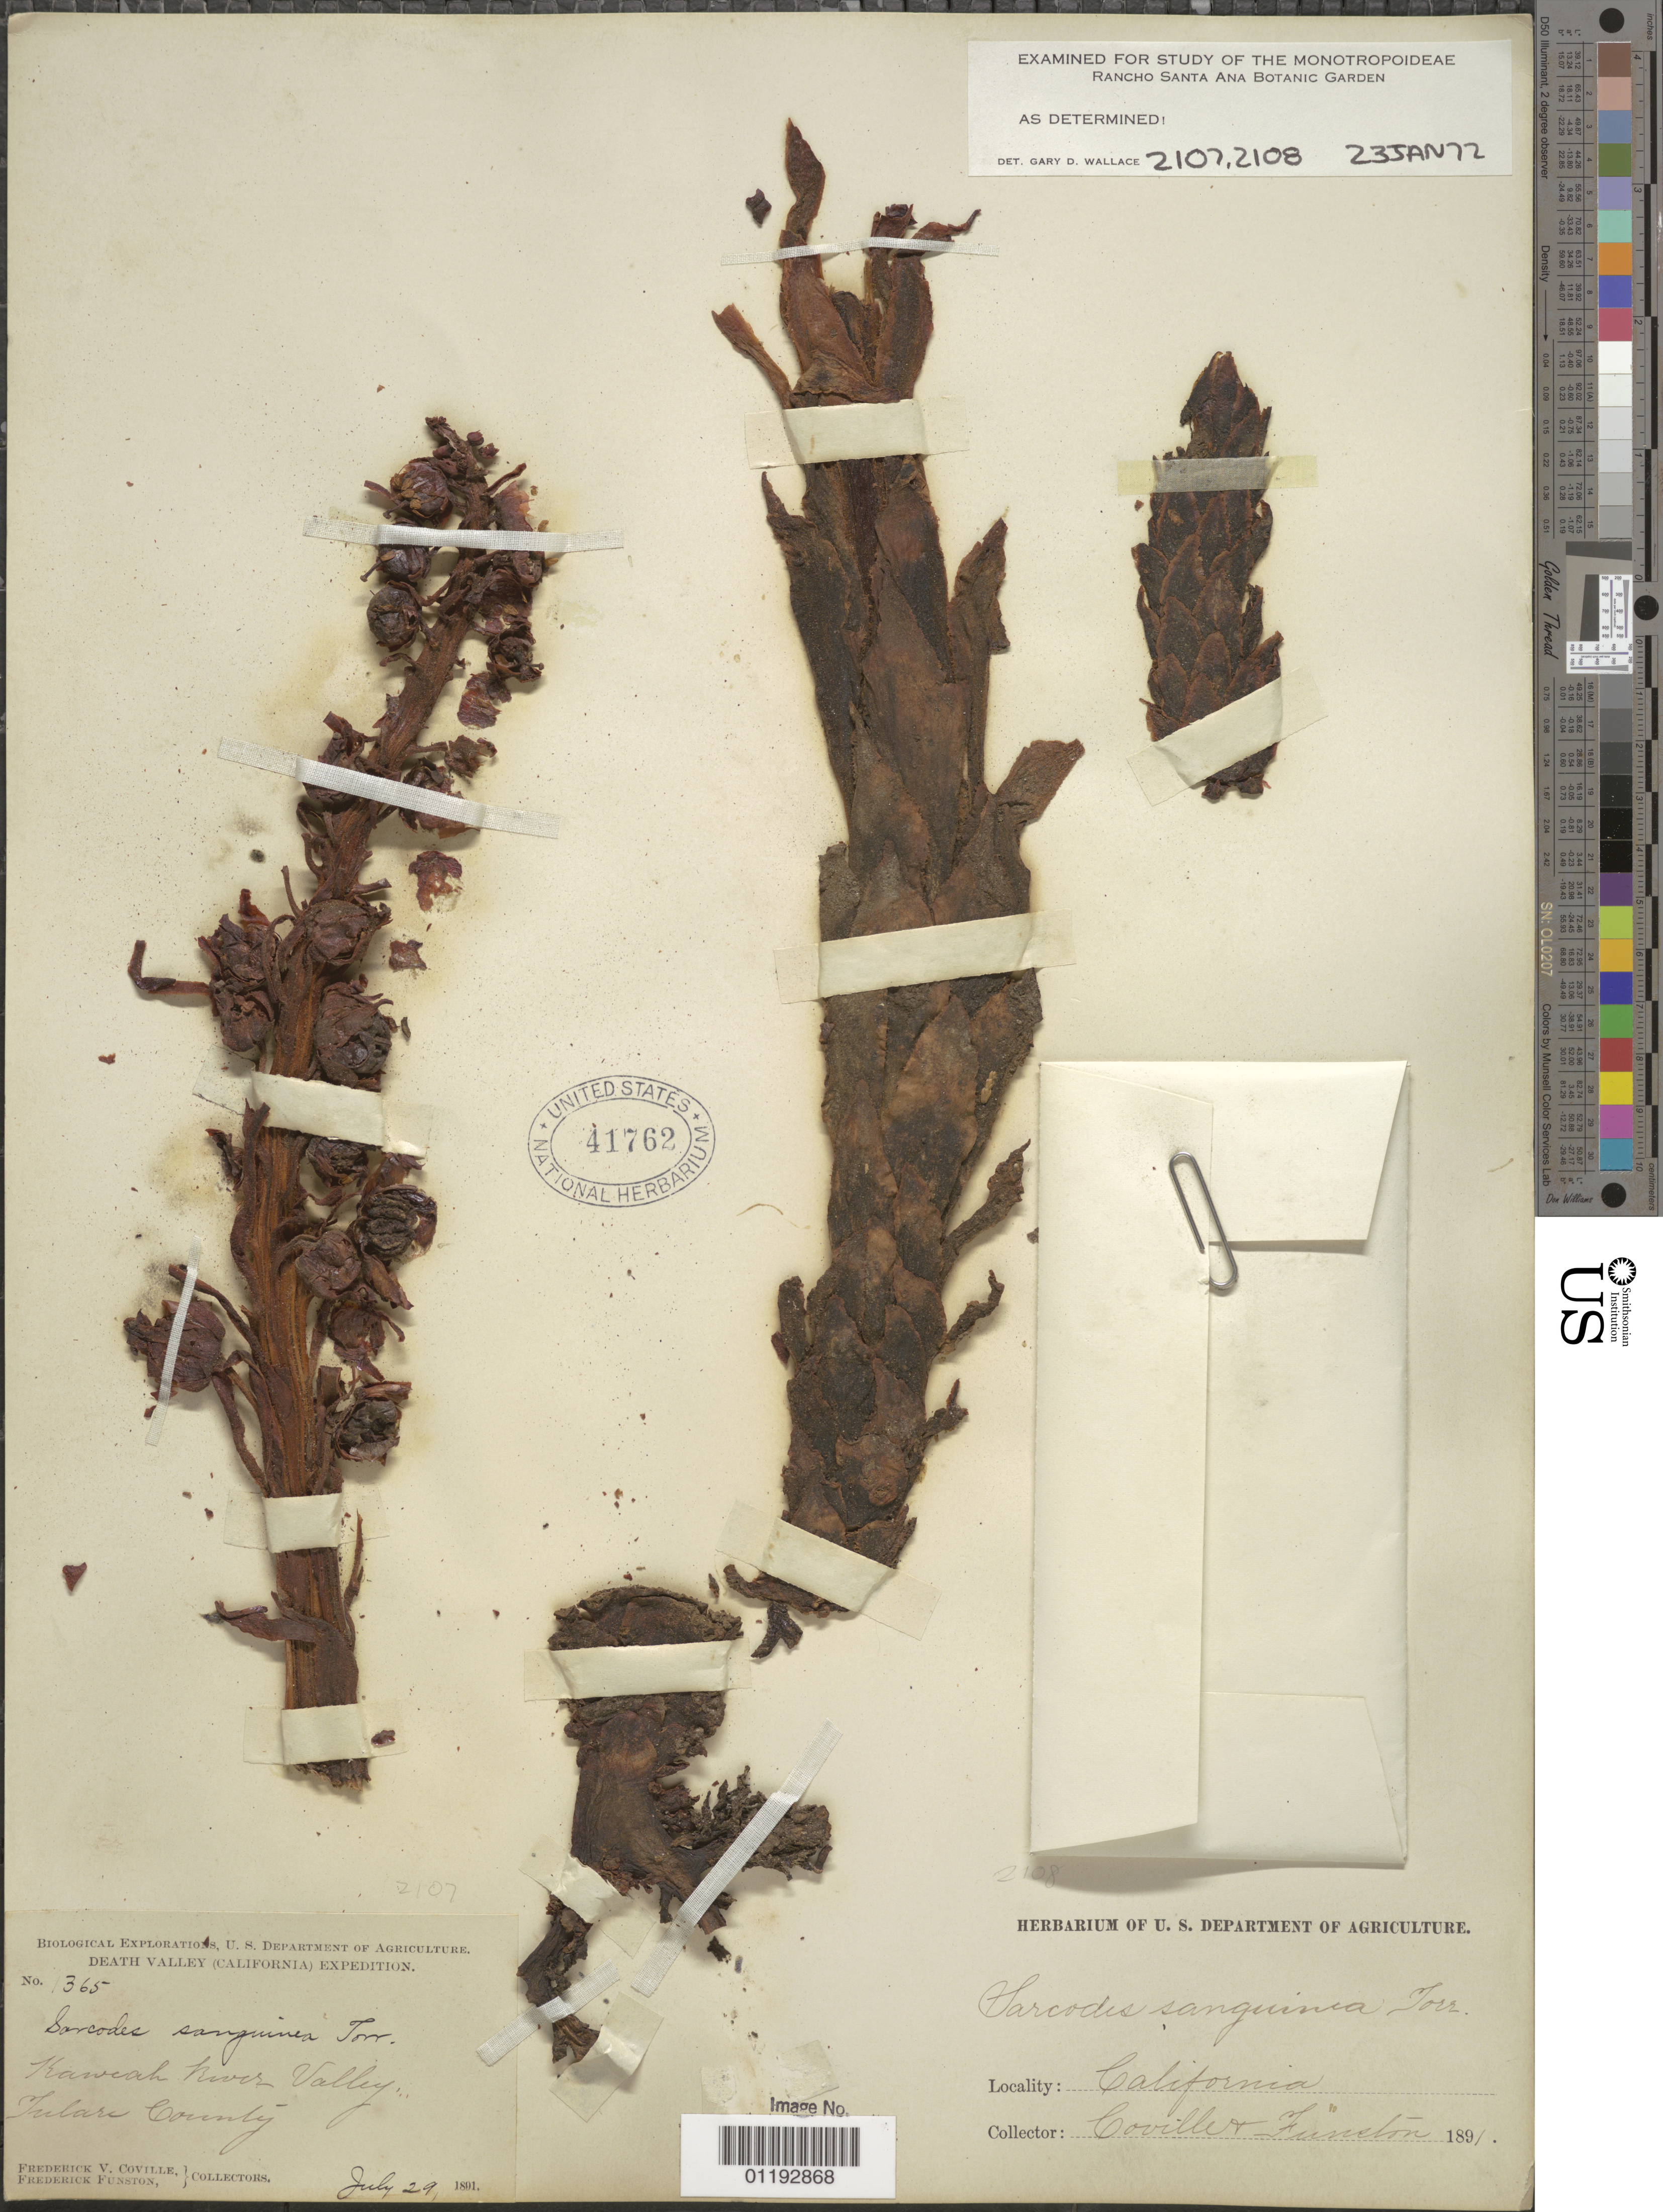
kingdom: Plantae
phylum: Tracheophyta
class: Magnoliopsida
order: Ericales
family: Ericaceae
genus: Sarcodes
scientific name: Sarcodes sanguinea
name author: Torr.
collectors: F. V. Coville, F. Funston & F. Funston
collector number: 1365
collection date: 1891-07-29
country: United States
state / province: California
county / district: Tulare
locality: Kaweah River Valley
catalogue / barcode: US 41762